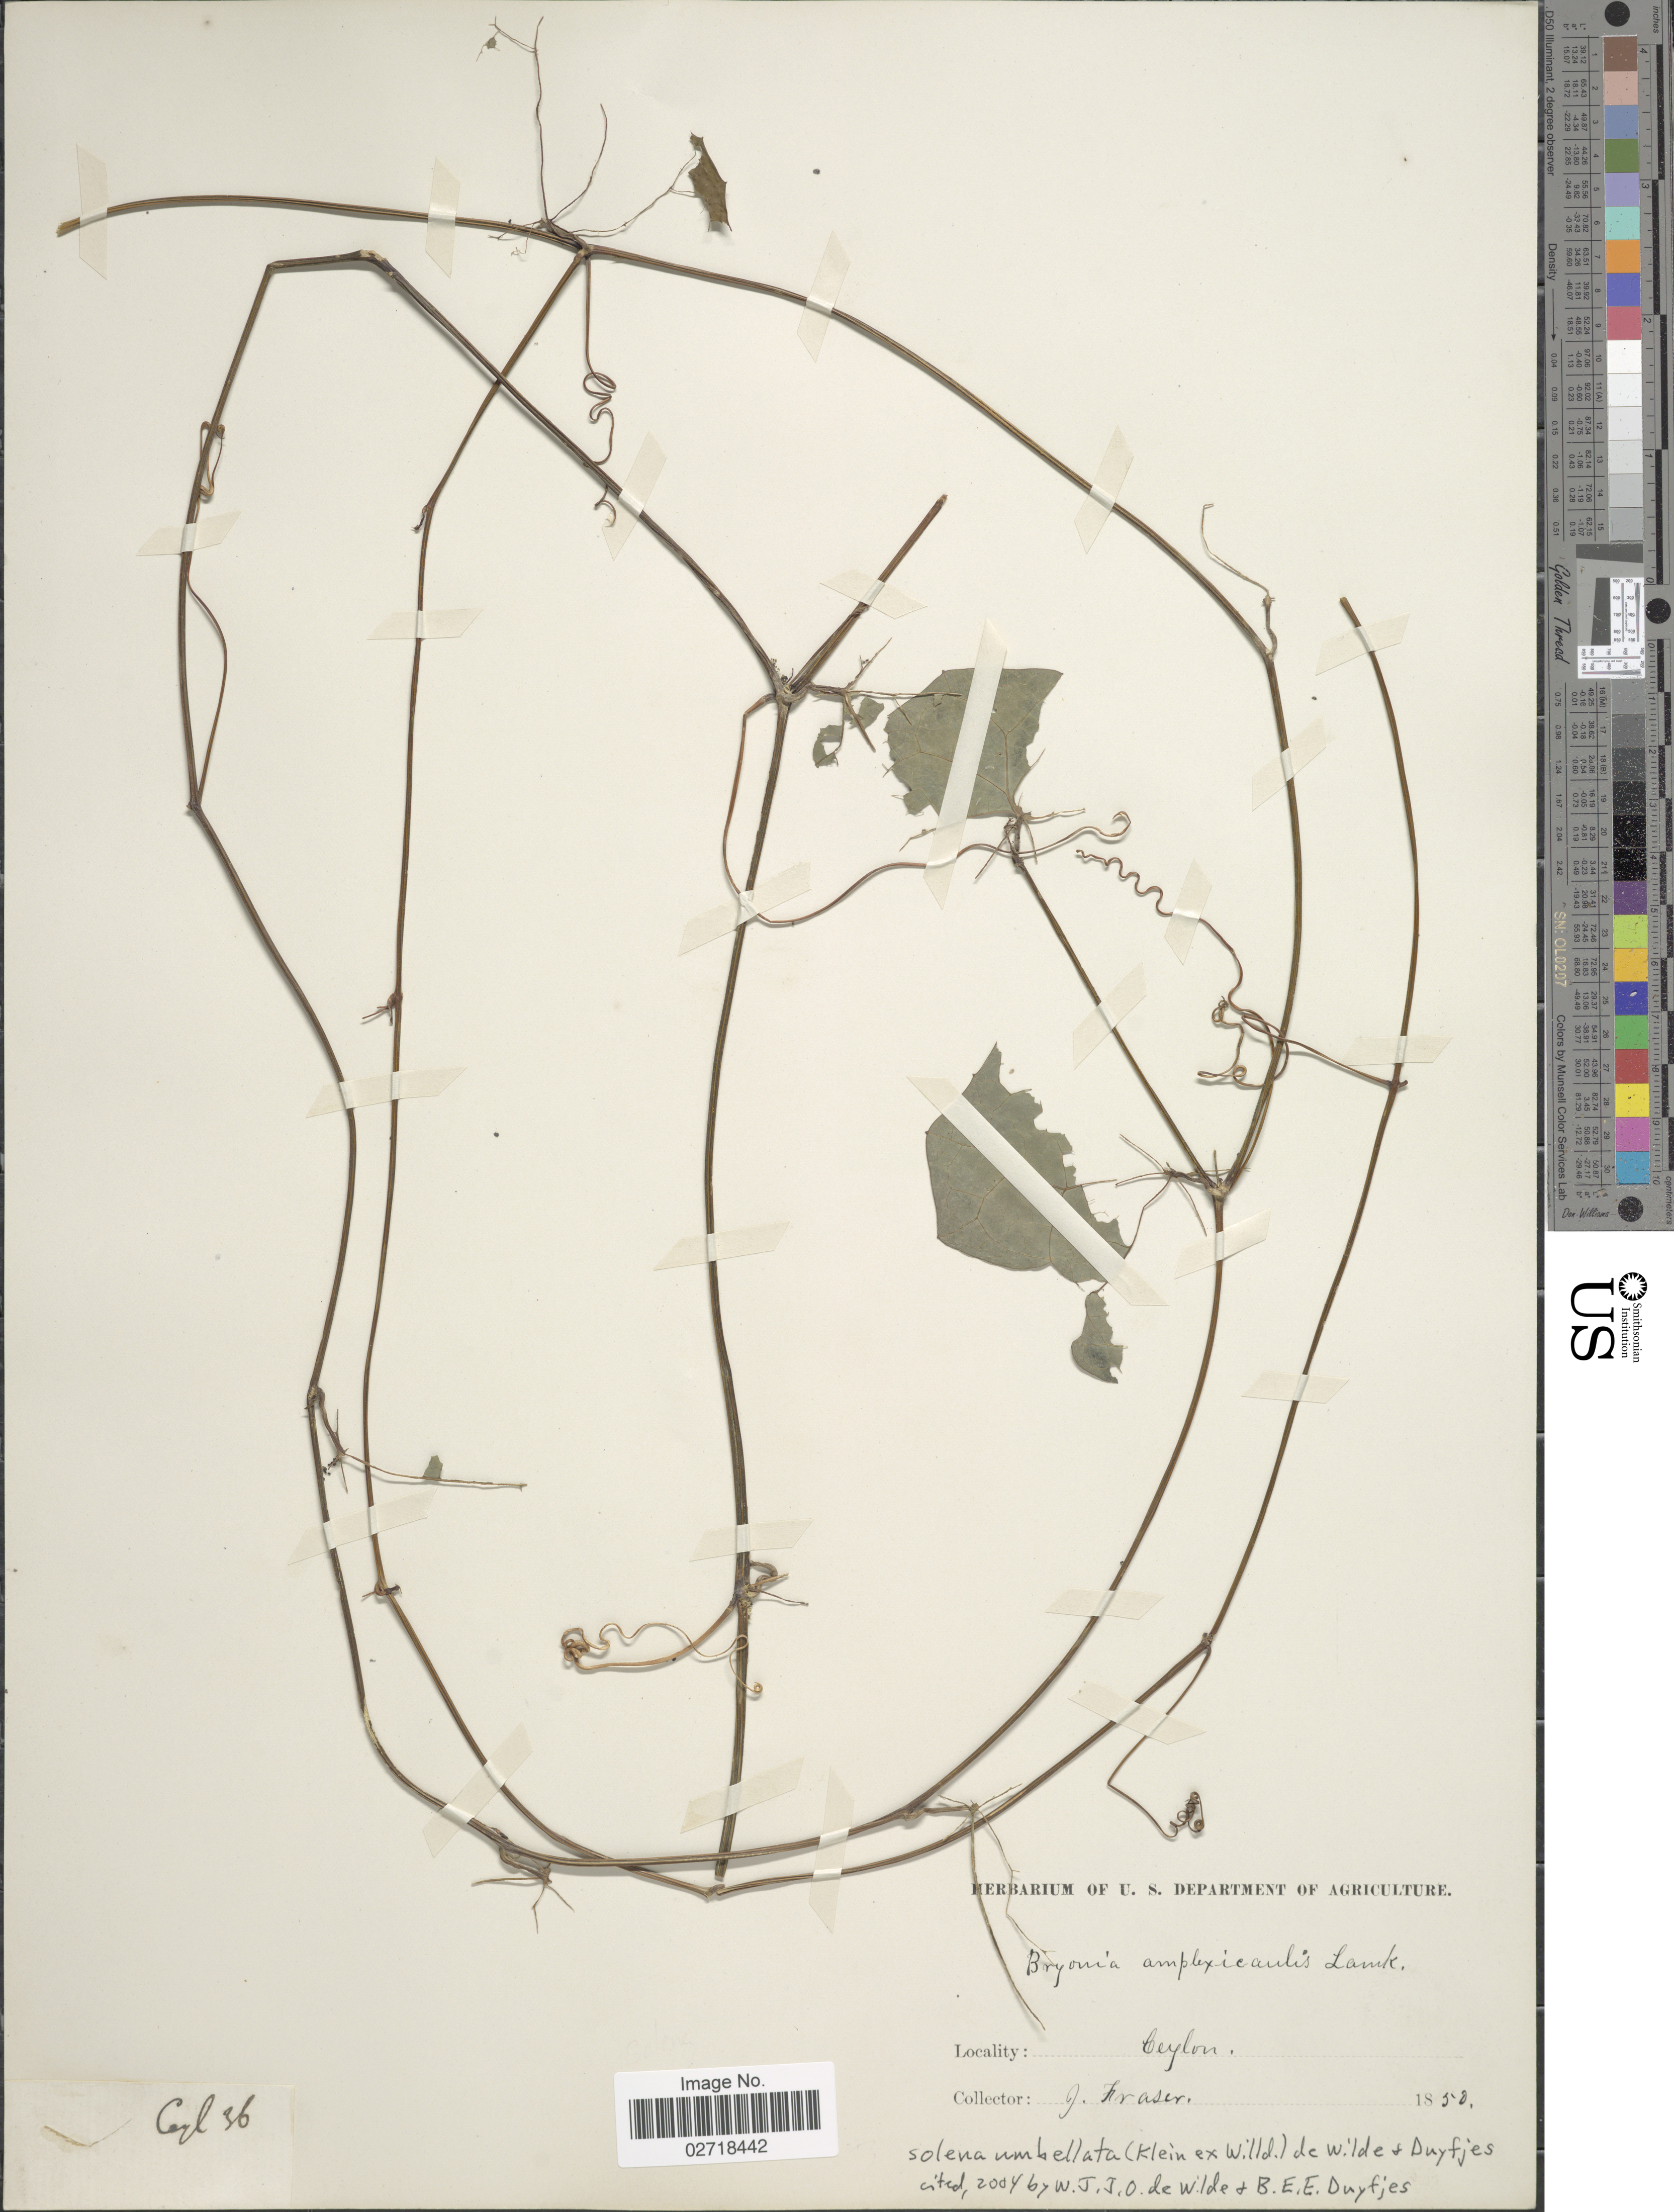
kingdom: Plantae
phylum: Tracheophyta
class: Magnoliopsida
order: Cucurbitales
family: Cucurbitaceae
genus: Solena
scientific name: Solena umbellata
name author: W.J. de Wilde & Duyfjes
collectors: J. Fraser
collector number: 36?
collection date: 1858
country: Sri Lanka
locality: Ceylon